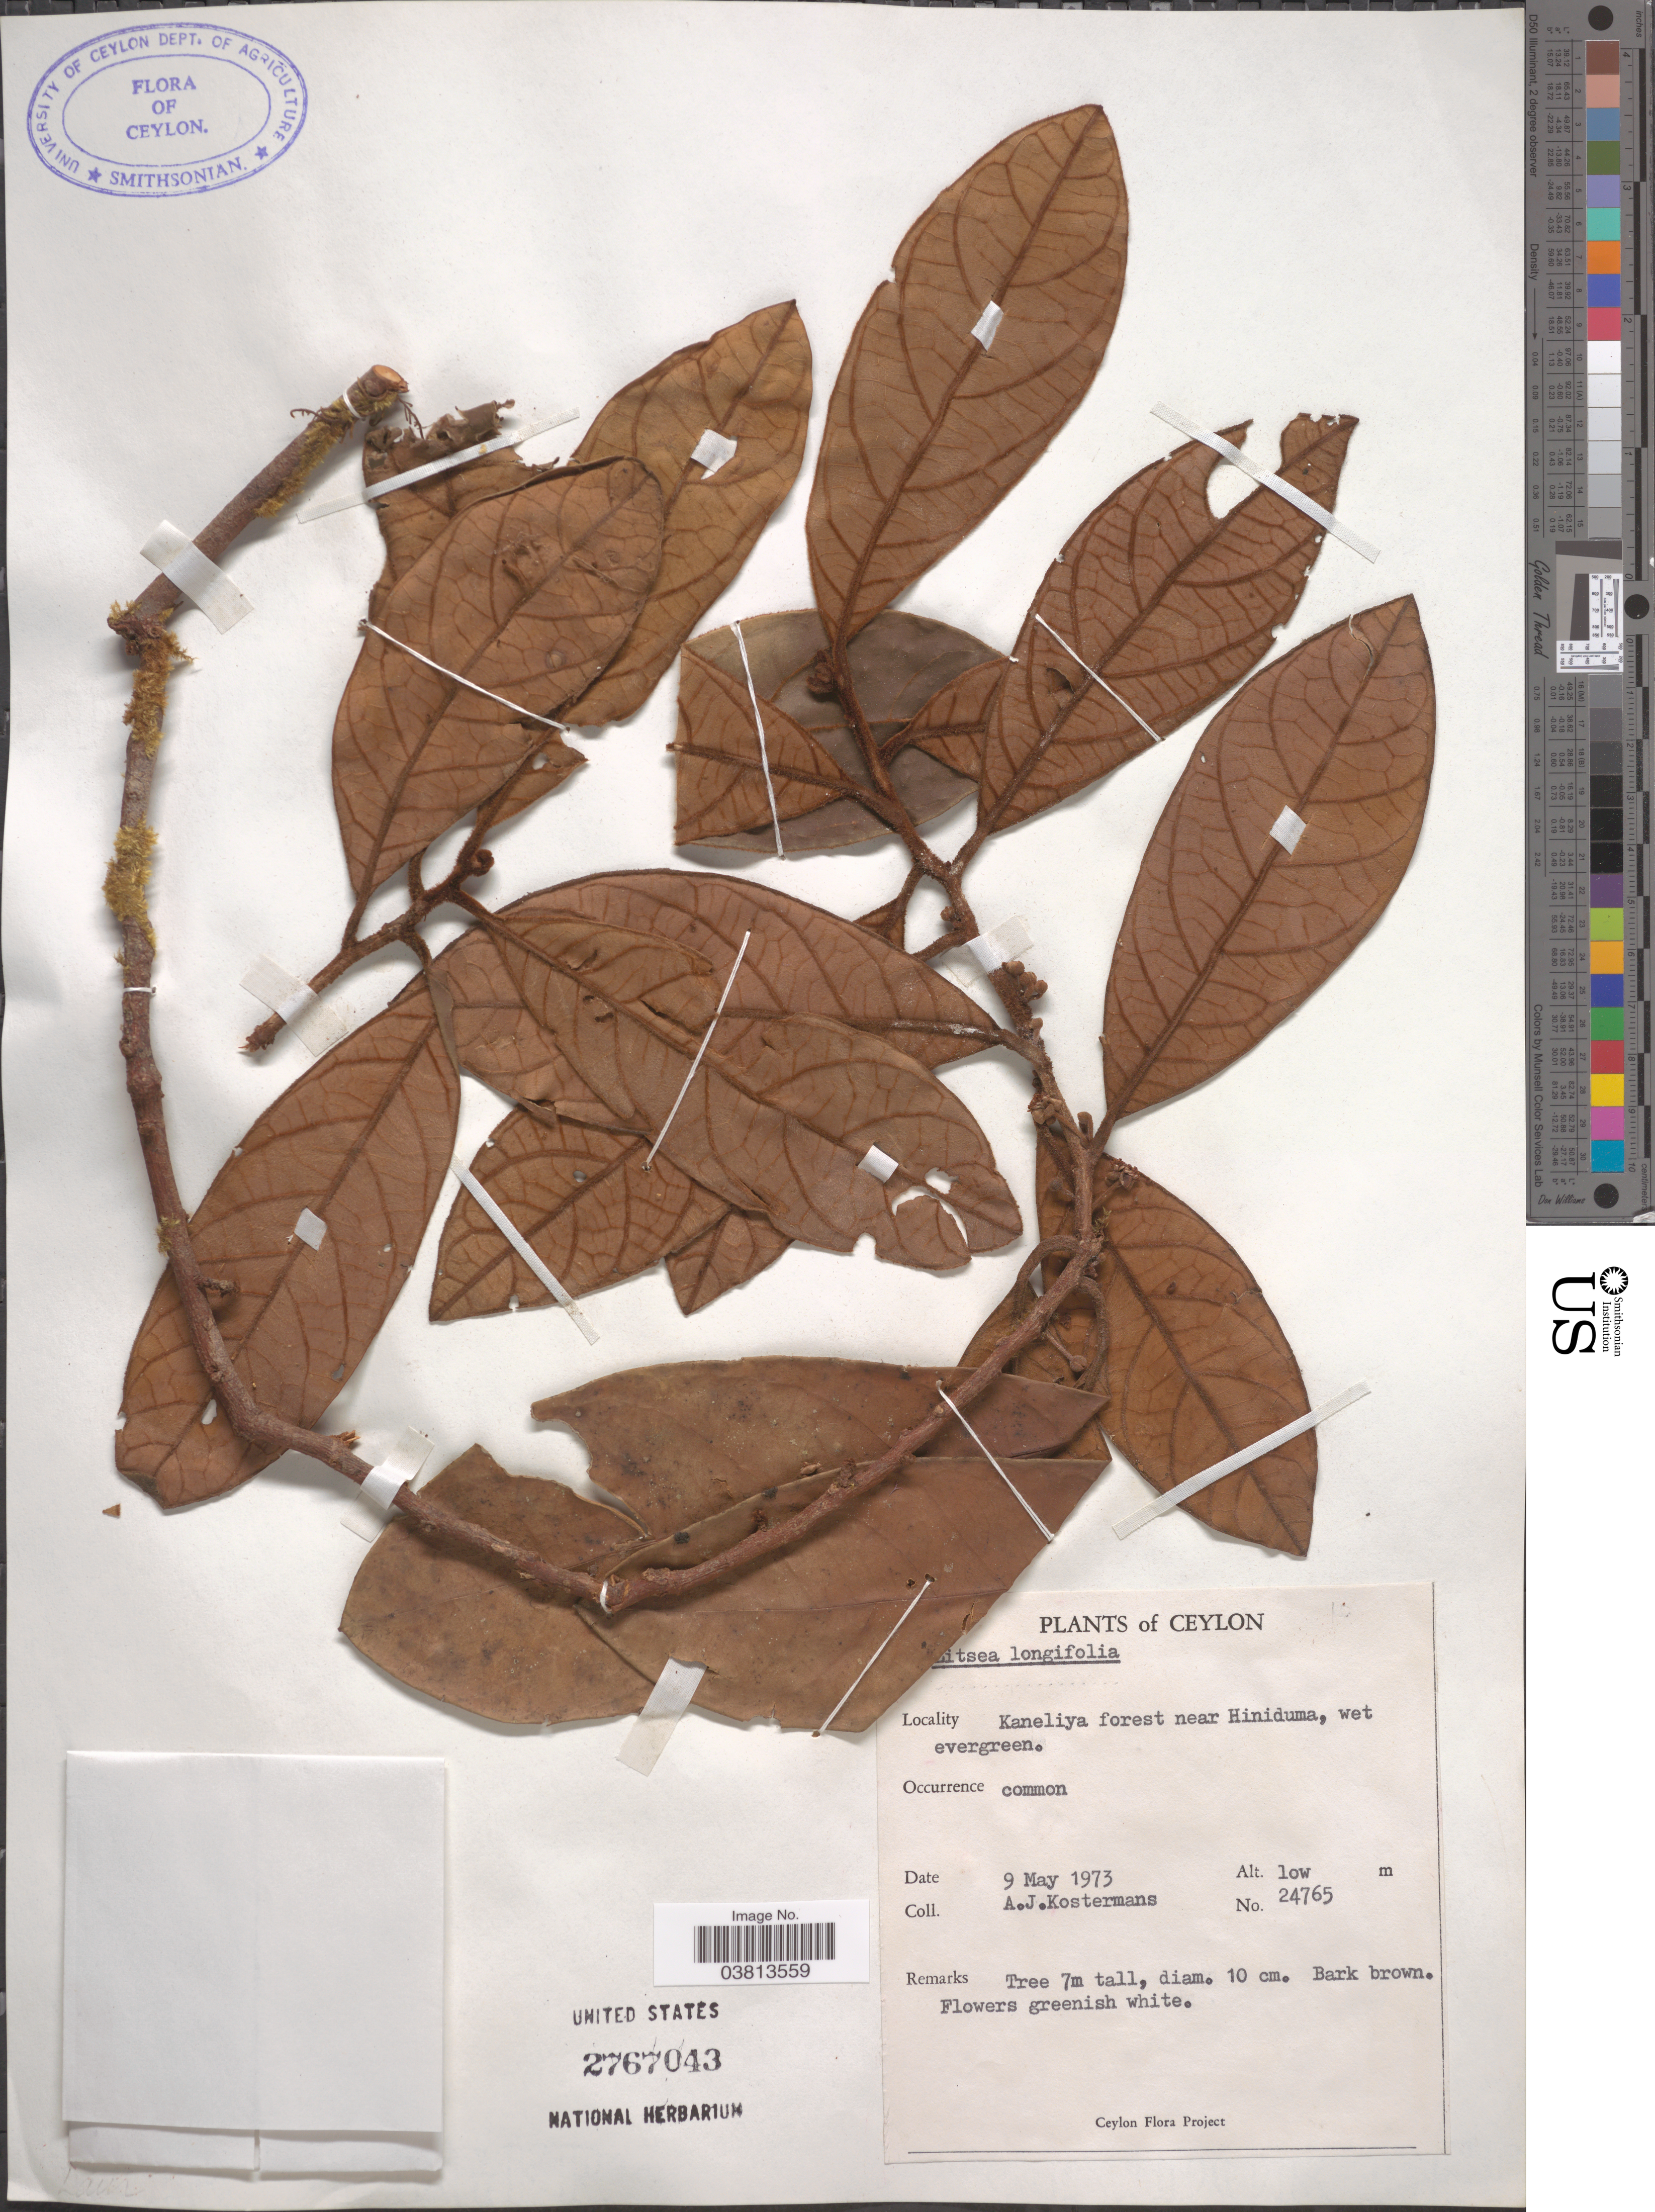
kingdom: Plantae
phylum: Tracheophyta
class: Magnoliopsida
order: Laurales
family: Lauraceae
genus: Litsea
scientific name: Litsea longifolia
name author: (Nees) Trimen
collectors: A. J. G. Kostermans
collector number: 24765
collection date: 1973-05-09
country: Sri Lanka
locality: Ceylon. Kaneliya forest near Hiniduma.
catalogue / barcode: US 2767043